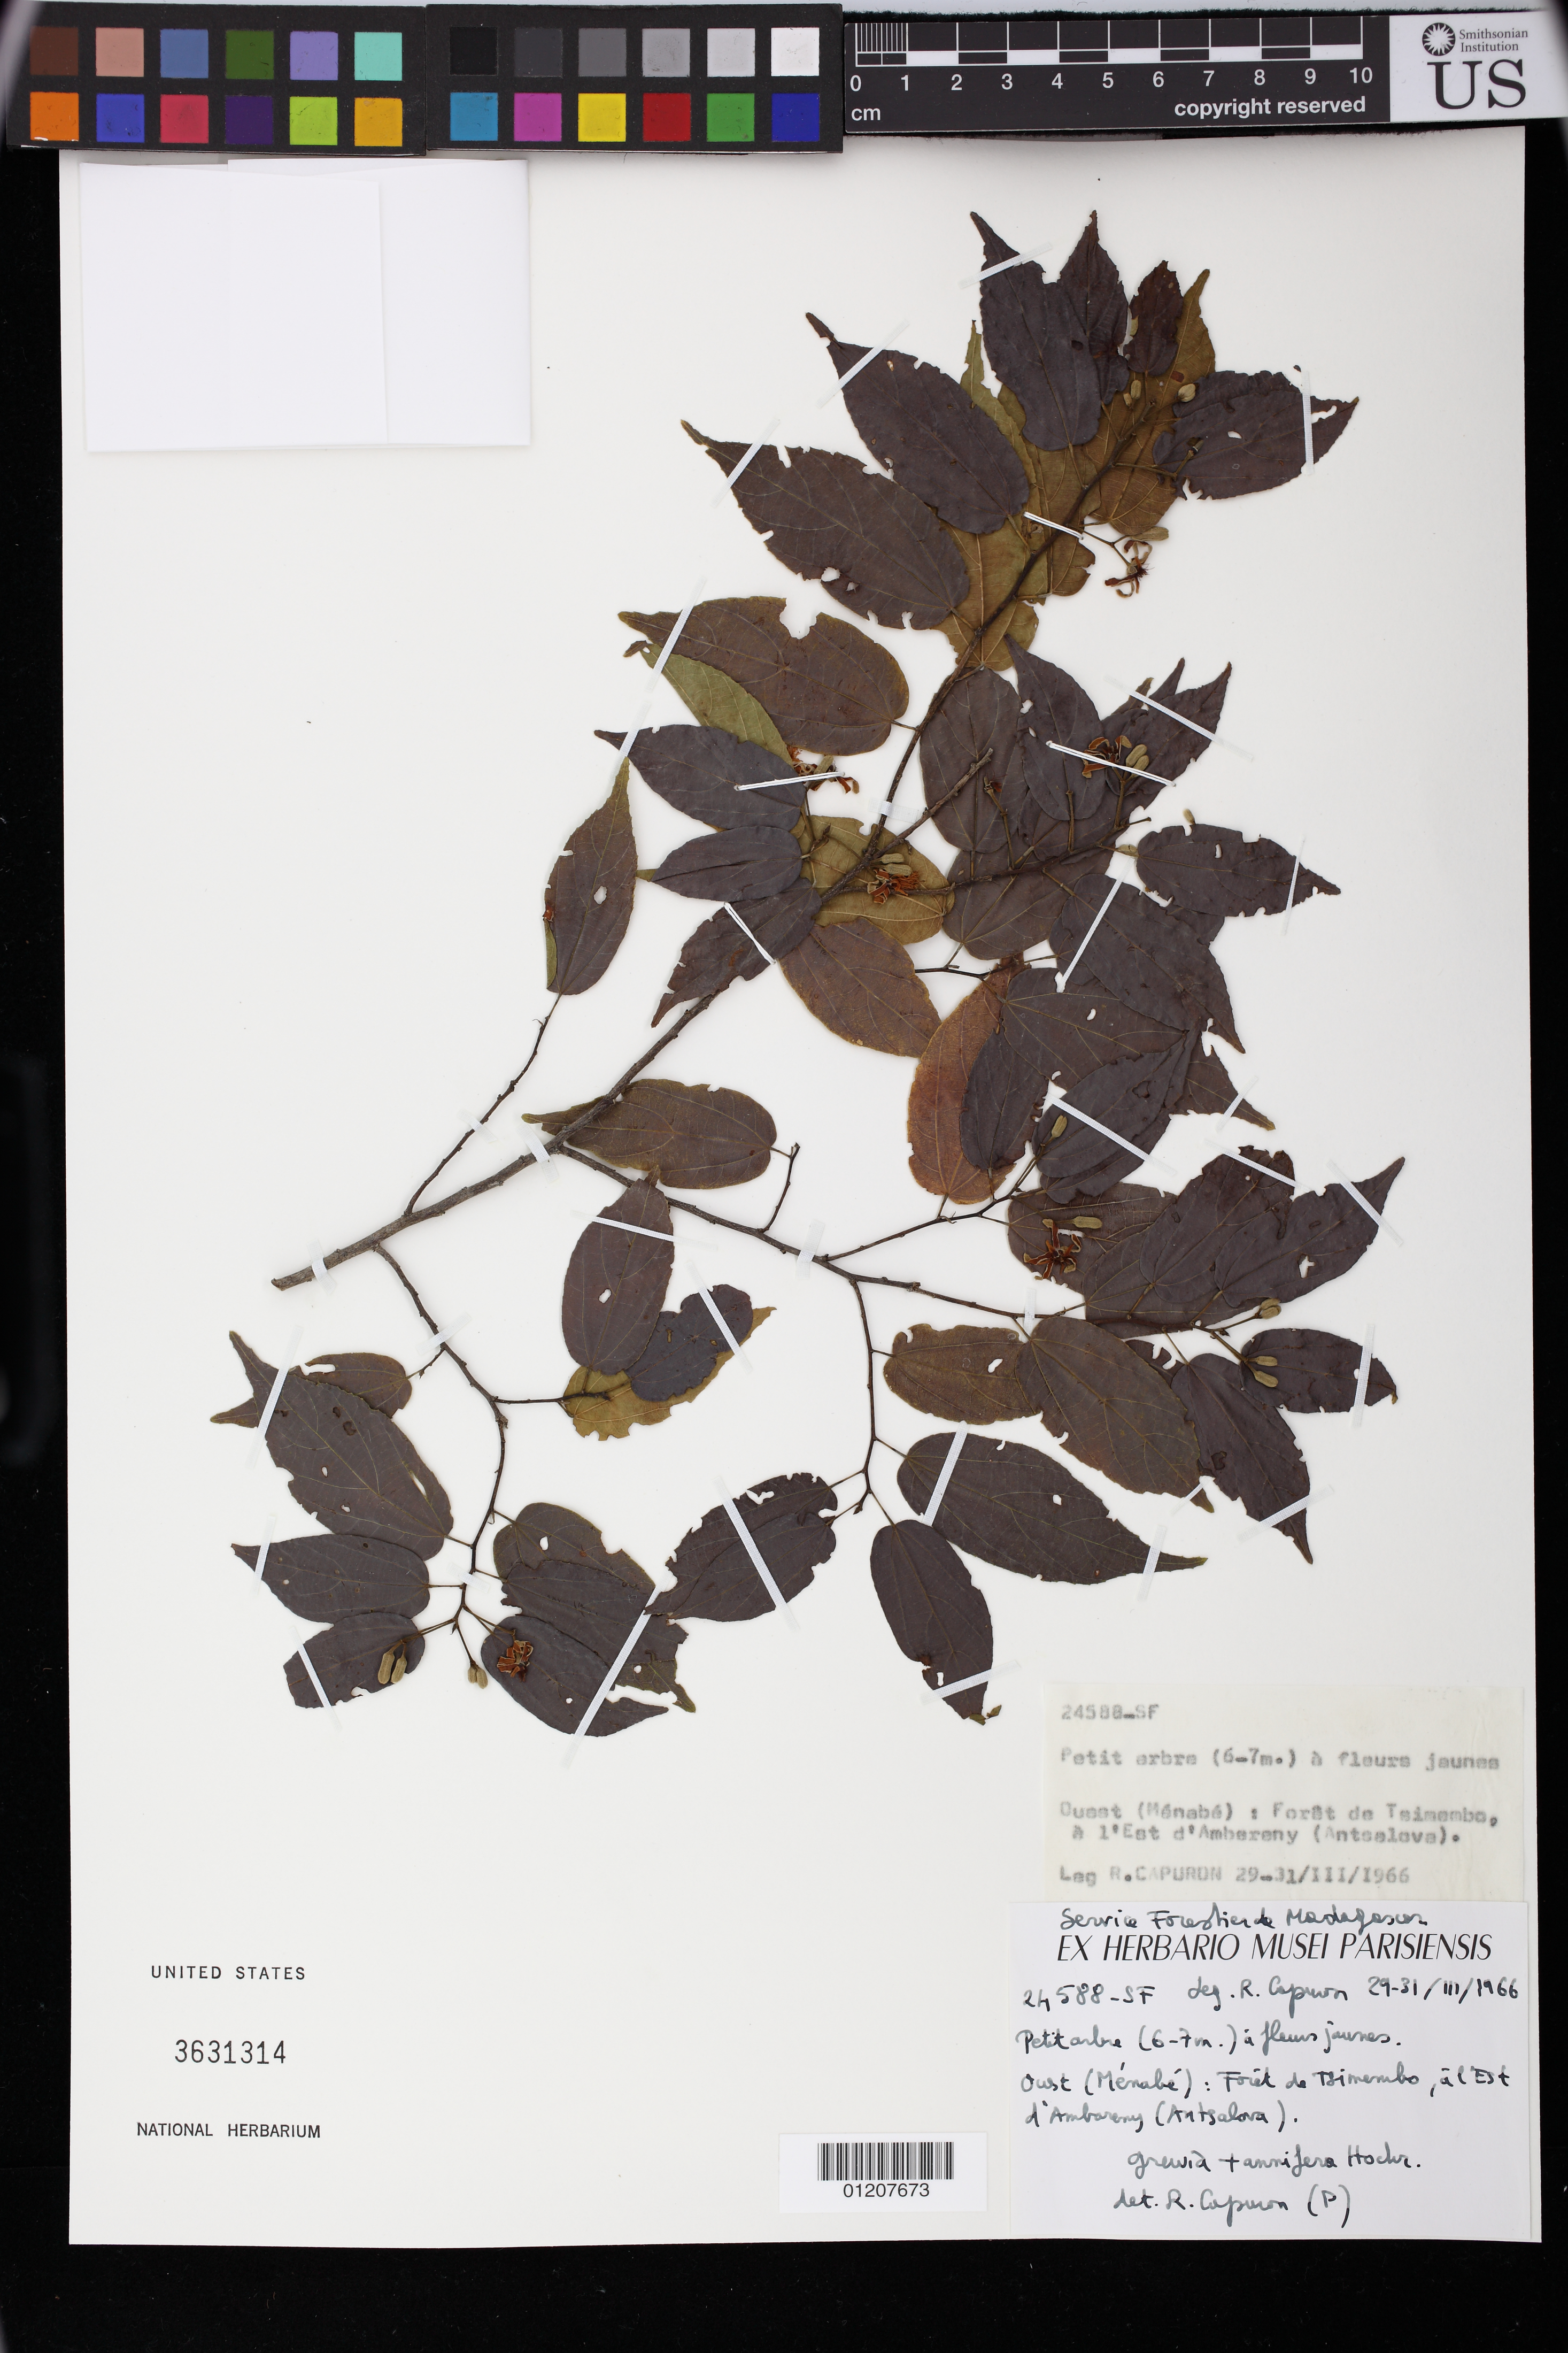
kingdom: Plantae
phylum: Tracheophyta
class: Magnoliopsida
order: Malvales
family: Malvaceae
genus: Grewia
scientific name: Grewia tannifera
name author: Hochr.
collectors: R. P. Capuron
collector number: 24588-SF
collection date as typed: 29 Mar 1966 to 31 Mar 1966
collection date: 1966-03-29/1966-03-31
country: Madagascar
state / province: Melaky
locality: Ouest(Manaba):Foret de Tsimembo, a l'Est de' Ambereny (Antsalova).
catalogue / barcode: US 3631314